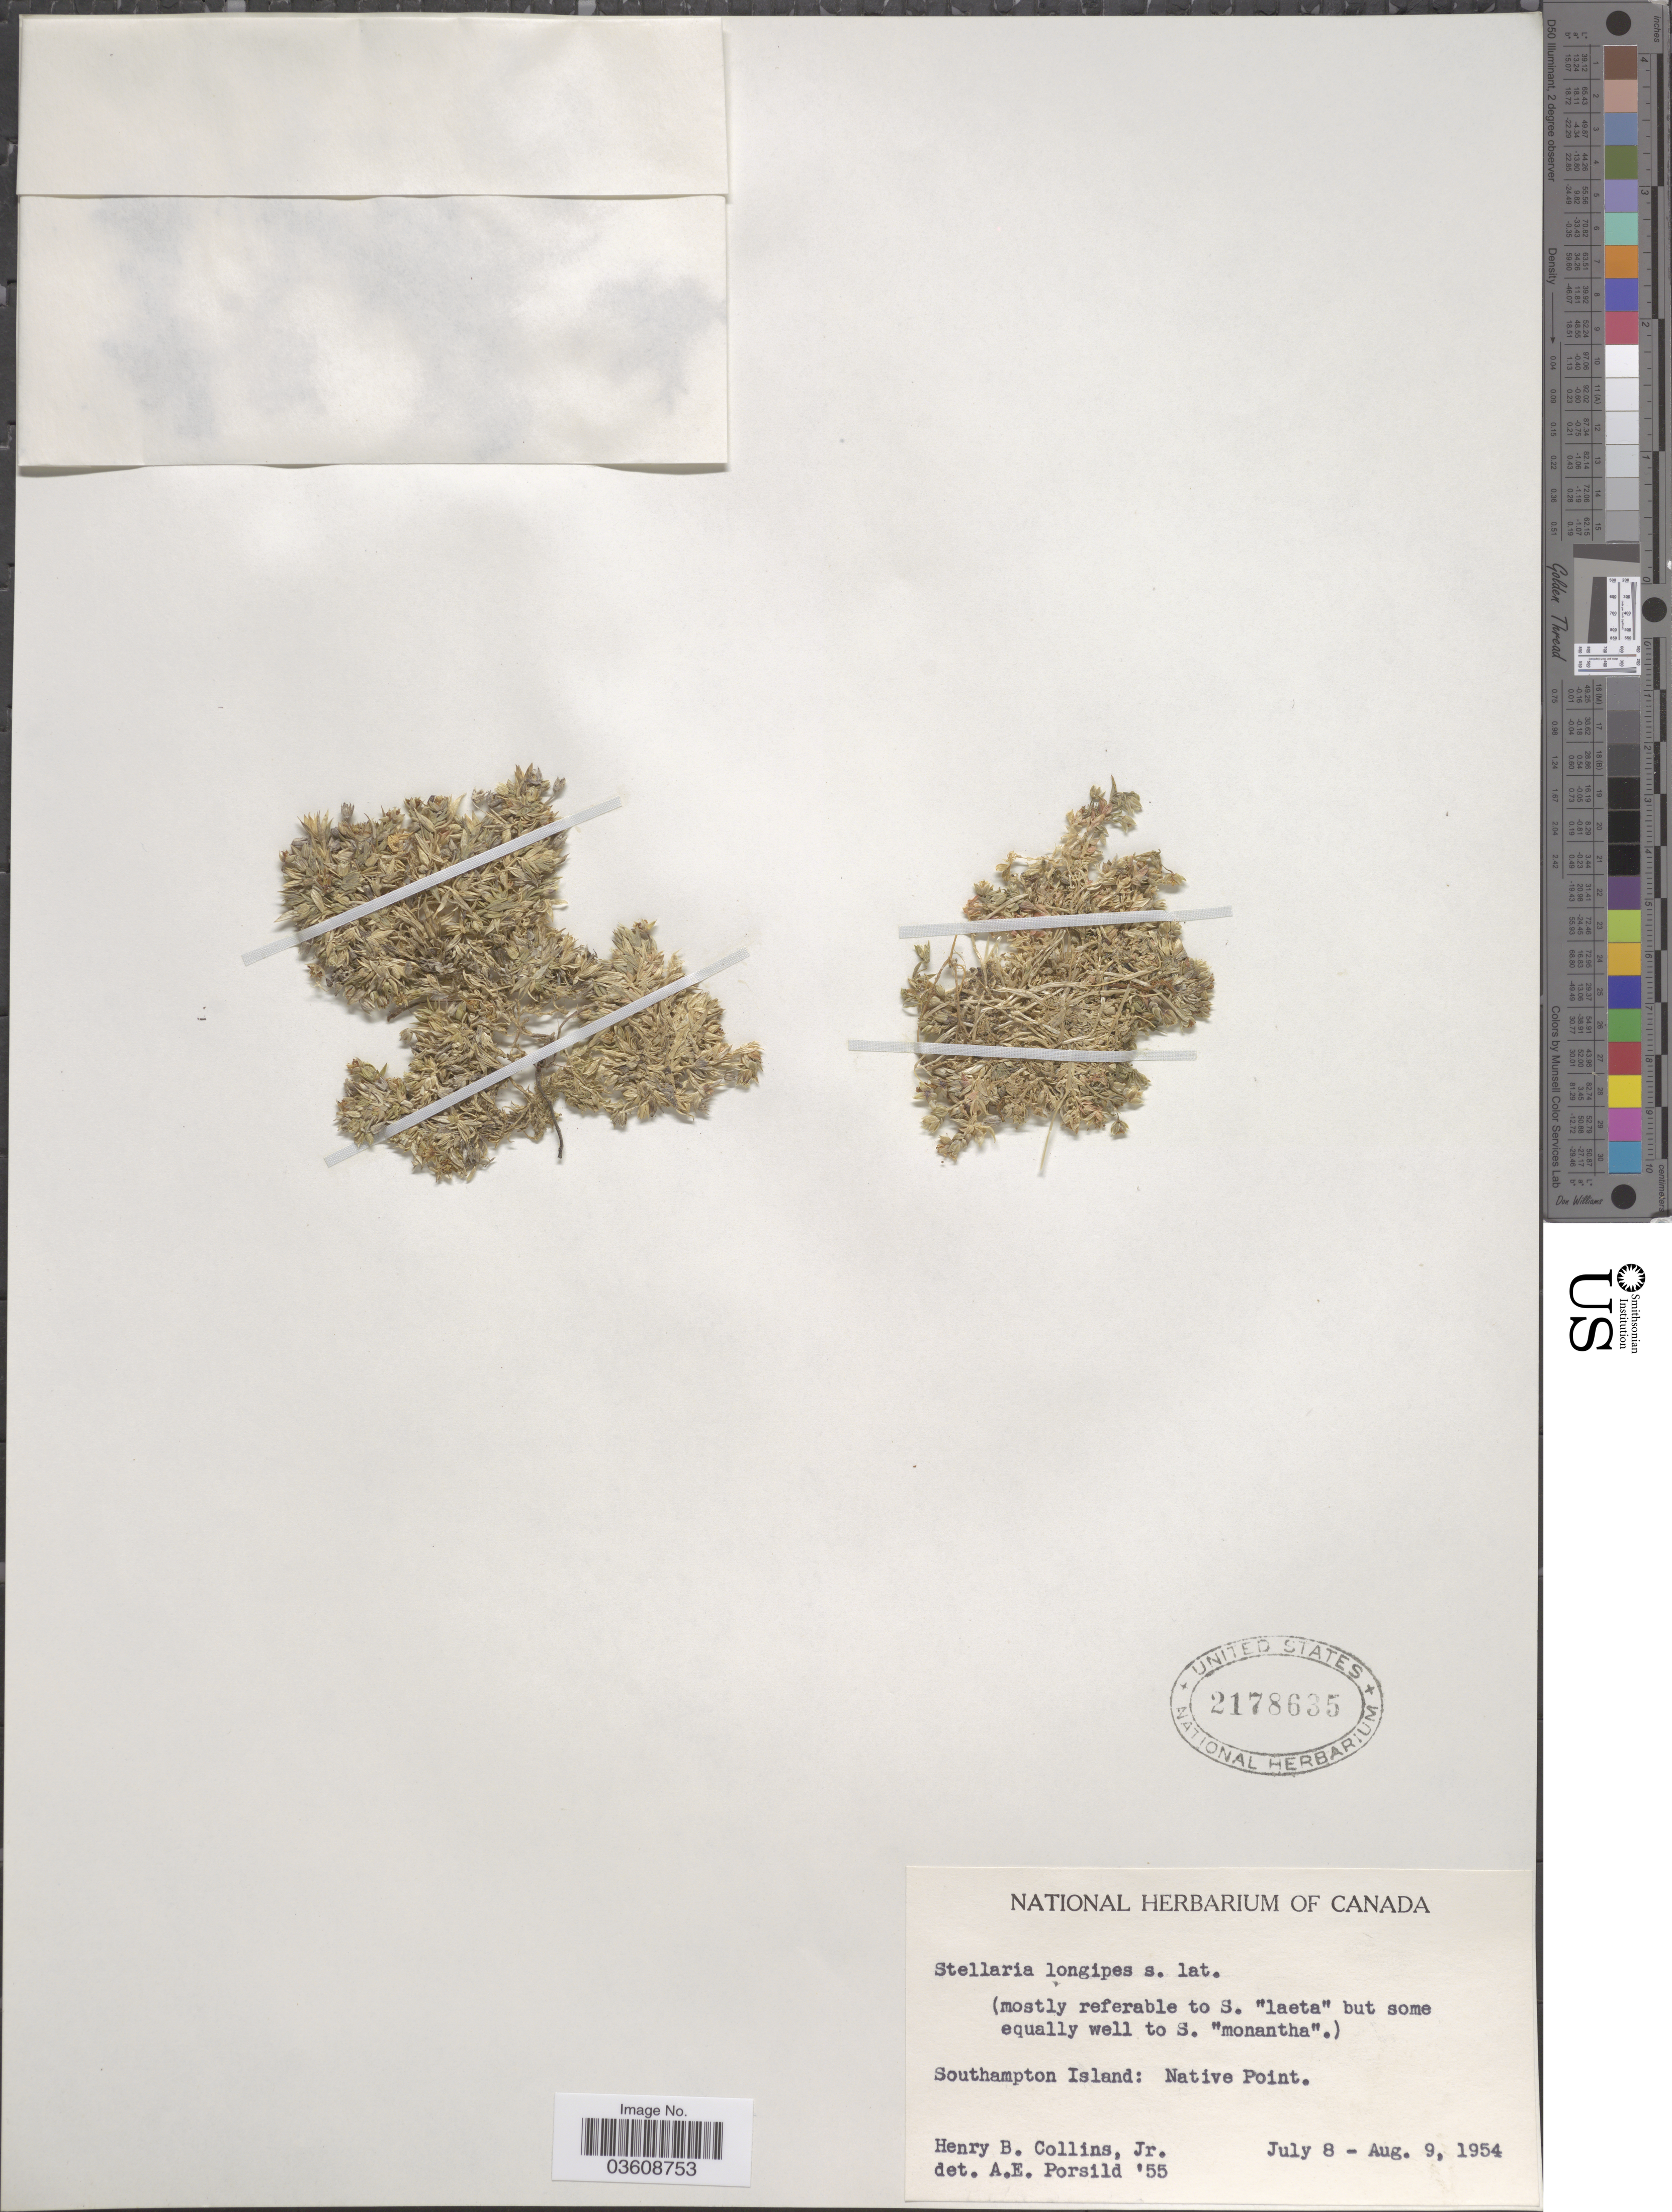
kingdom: Plantae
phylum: Tracheophyta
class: Magnoliopsida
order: Caryophyllales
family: Caryophyllaceae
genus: Stellaria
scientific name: Stellaria longipes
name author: Goldie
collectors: H. Collins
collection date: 1954-07-08/1954-08-09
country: Canada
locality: Southampton Island: Native Point.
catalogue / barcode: US 2178635